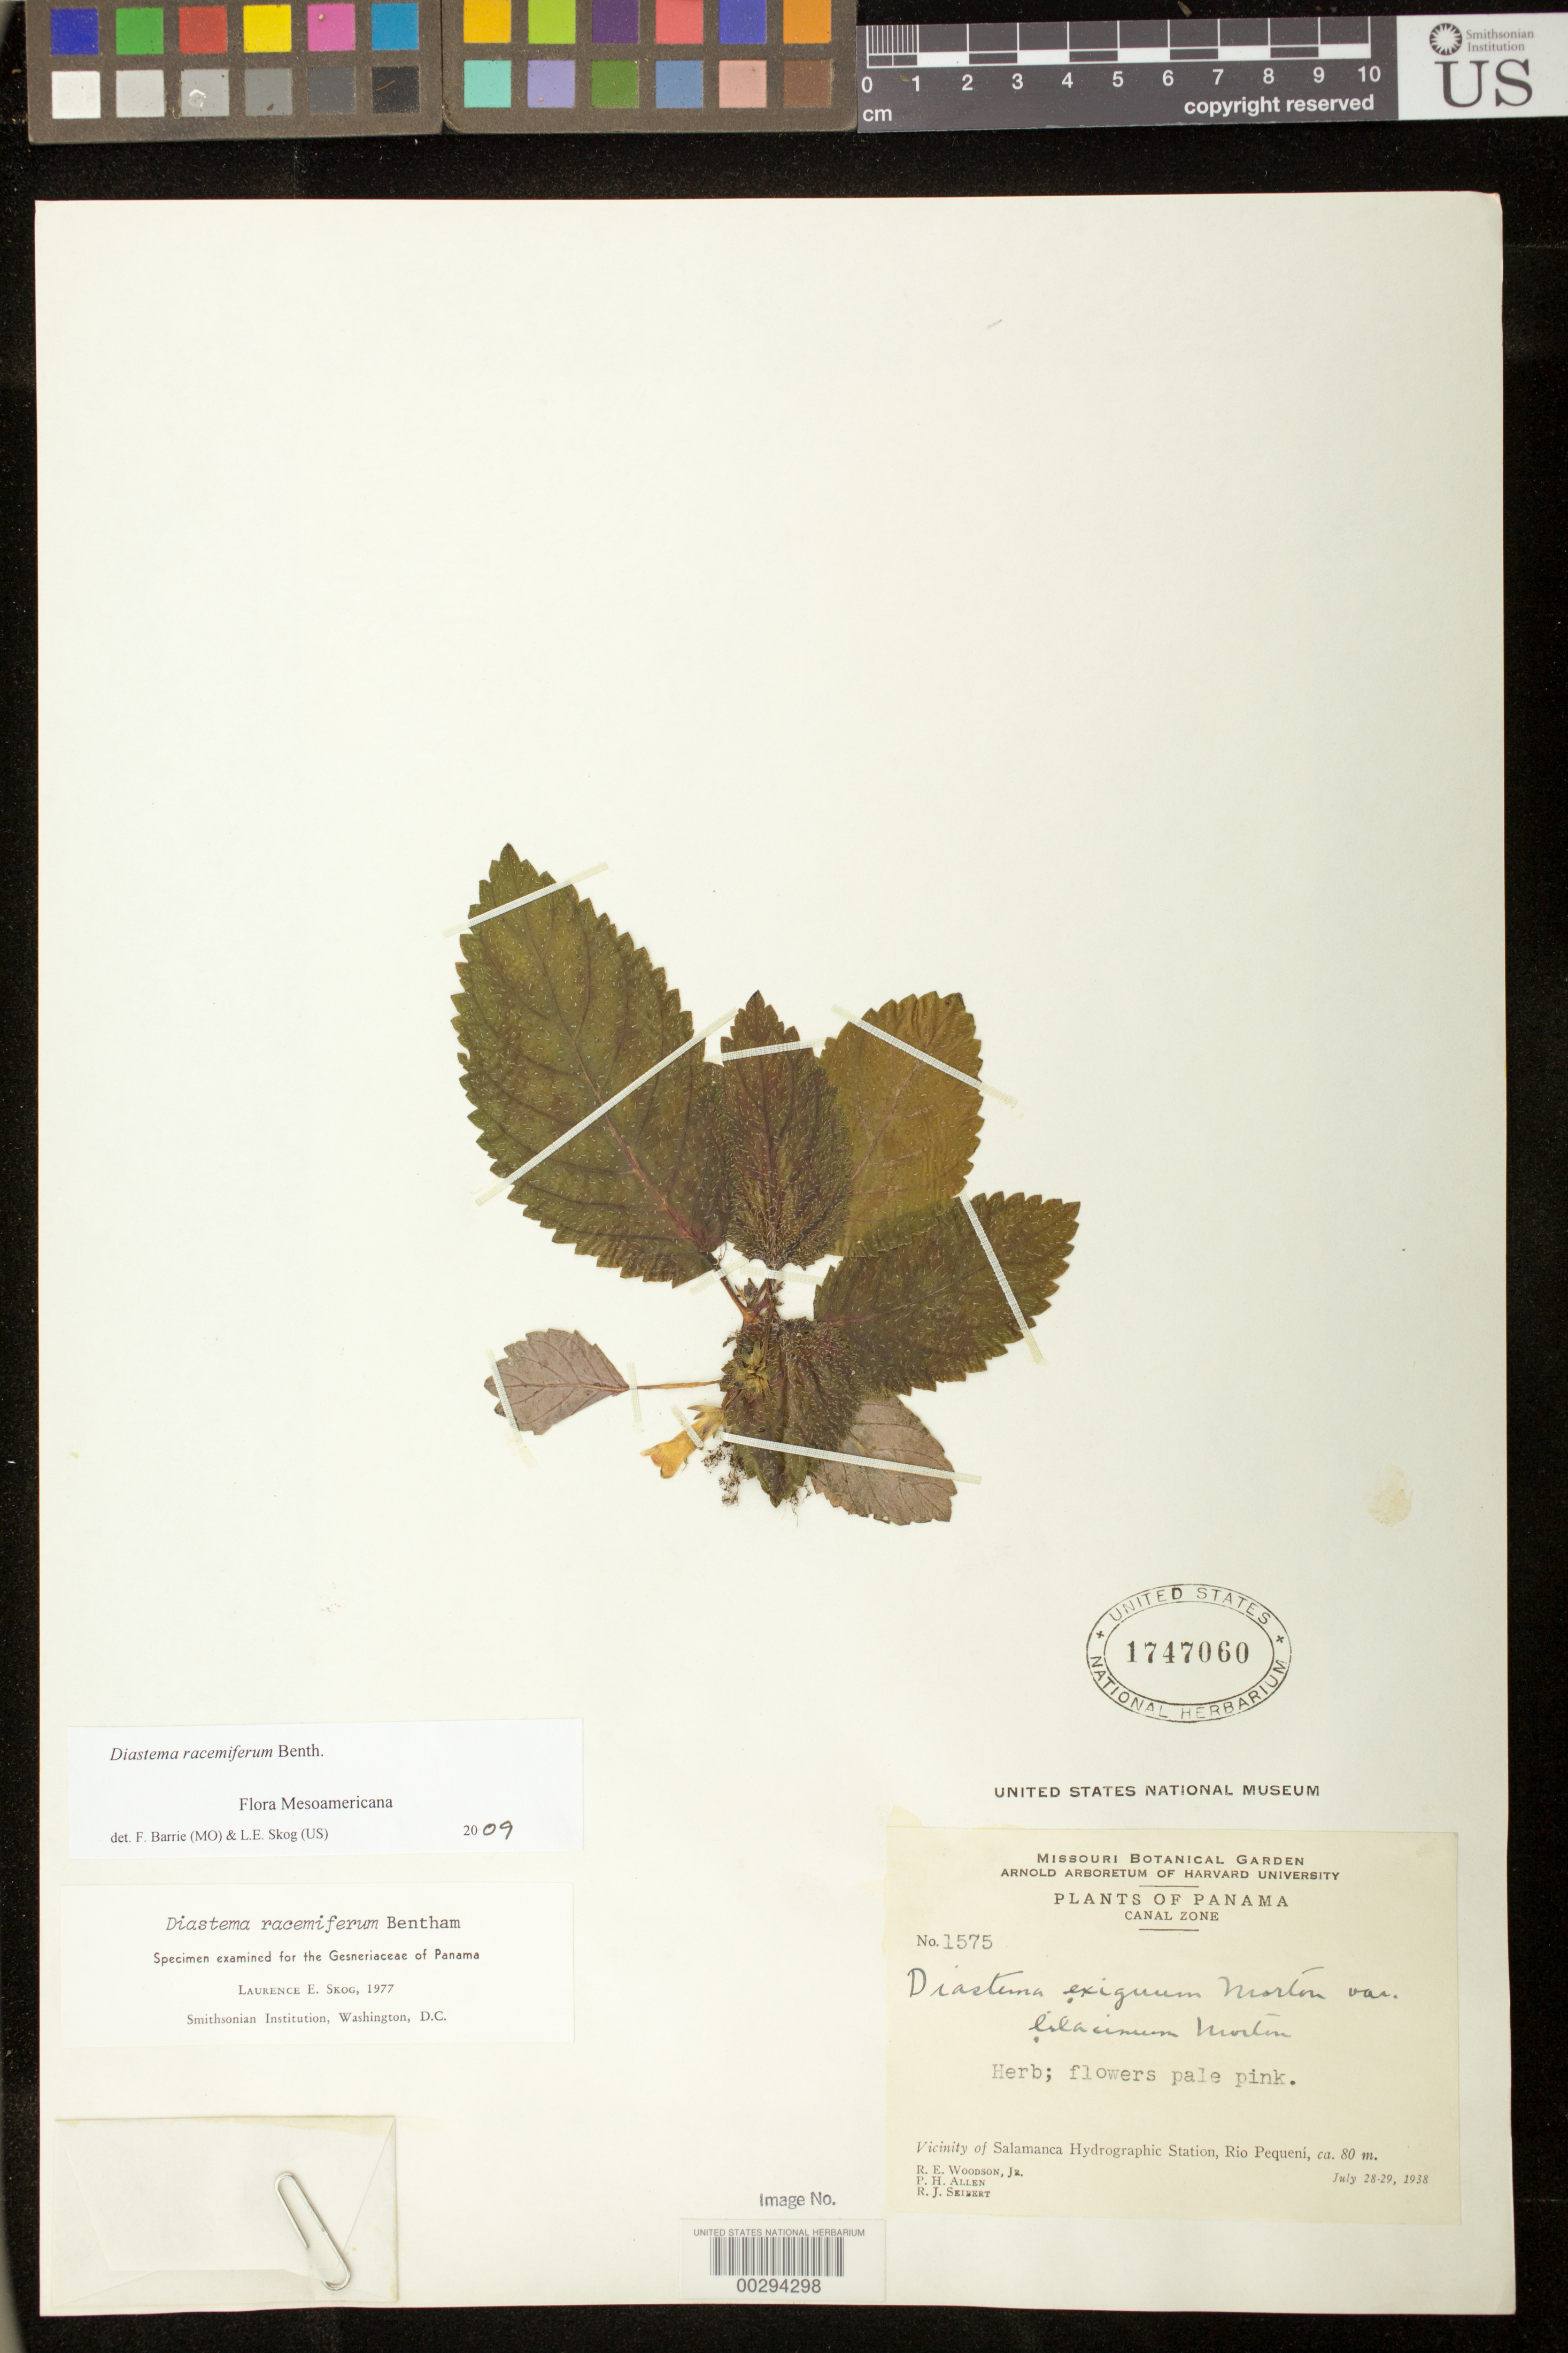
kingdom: Plantae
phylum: Tracheophyta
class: Magnoliopsida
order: Lamiales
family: Gesneriaceae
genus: Diastema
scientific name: Diastema racemiferum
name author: Benth.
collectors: R. E. Woodson, P. H. Allen & R. J. Seibert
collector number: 1575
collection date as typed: Jul 1938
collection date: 1938-07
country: Panama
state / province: Colón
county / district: Canal Zone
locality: Vicinity of Salamanca Hydrographic Station, Rio Pequeni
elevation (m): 80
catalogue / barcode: US 1747060